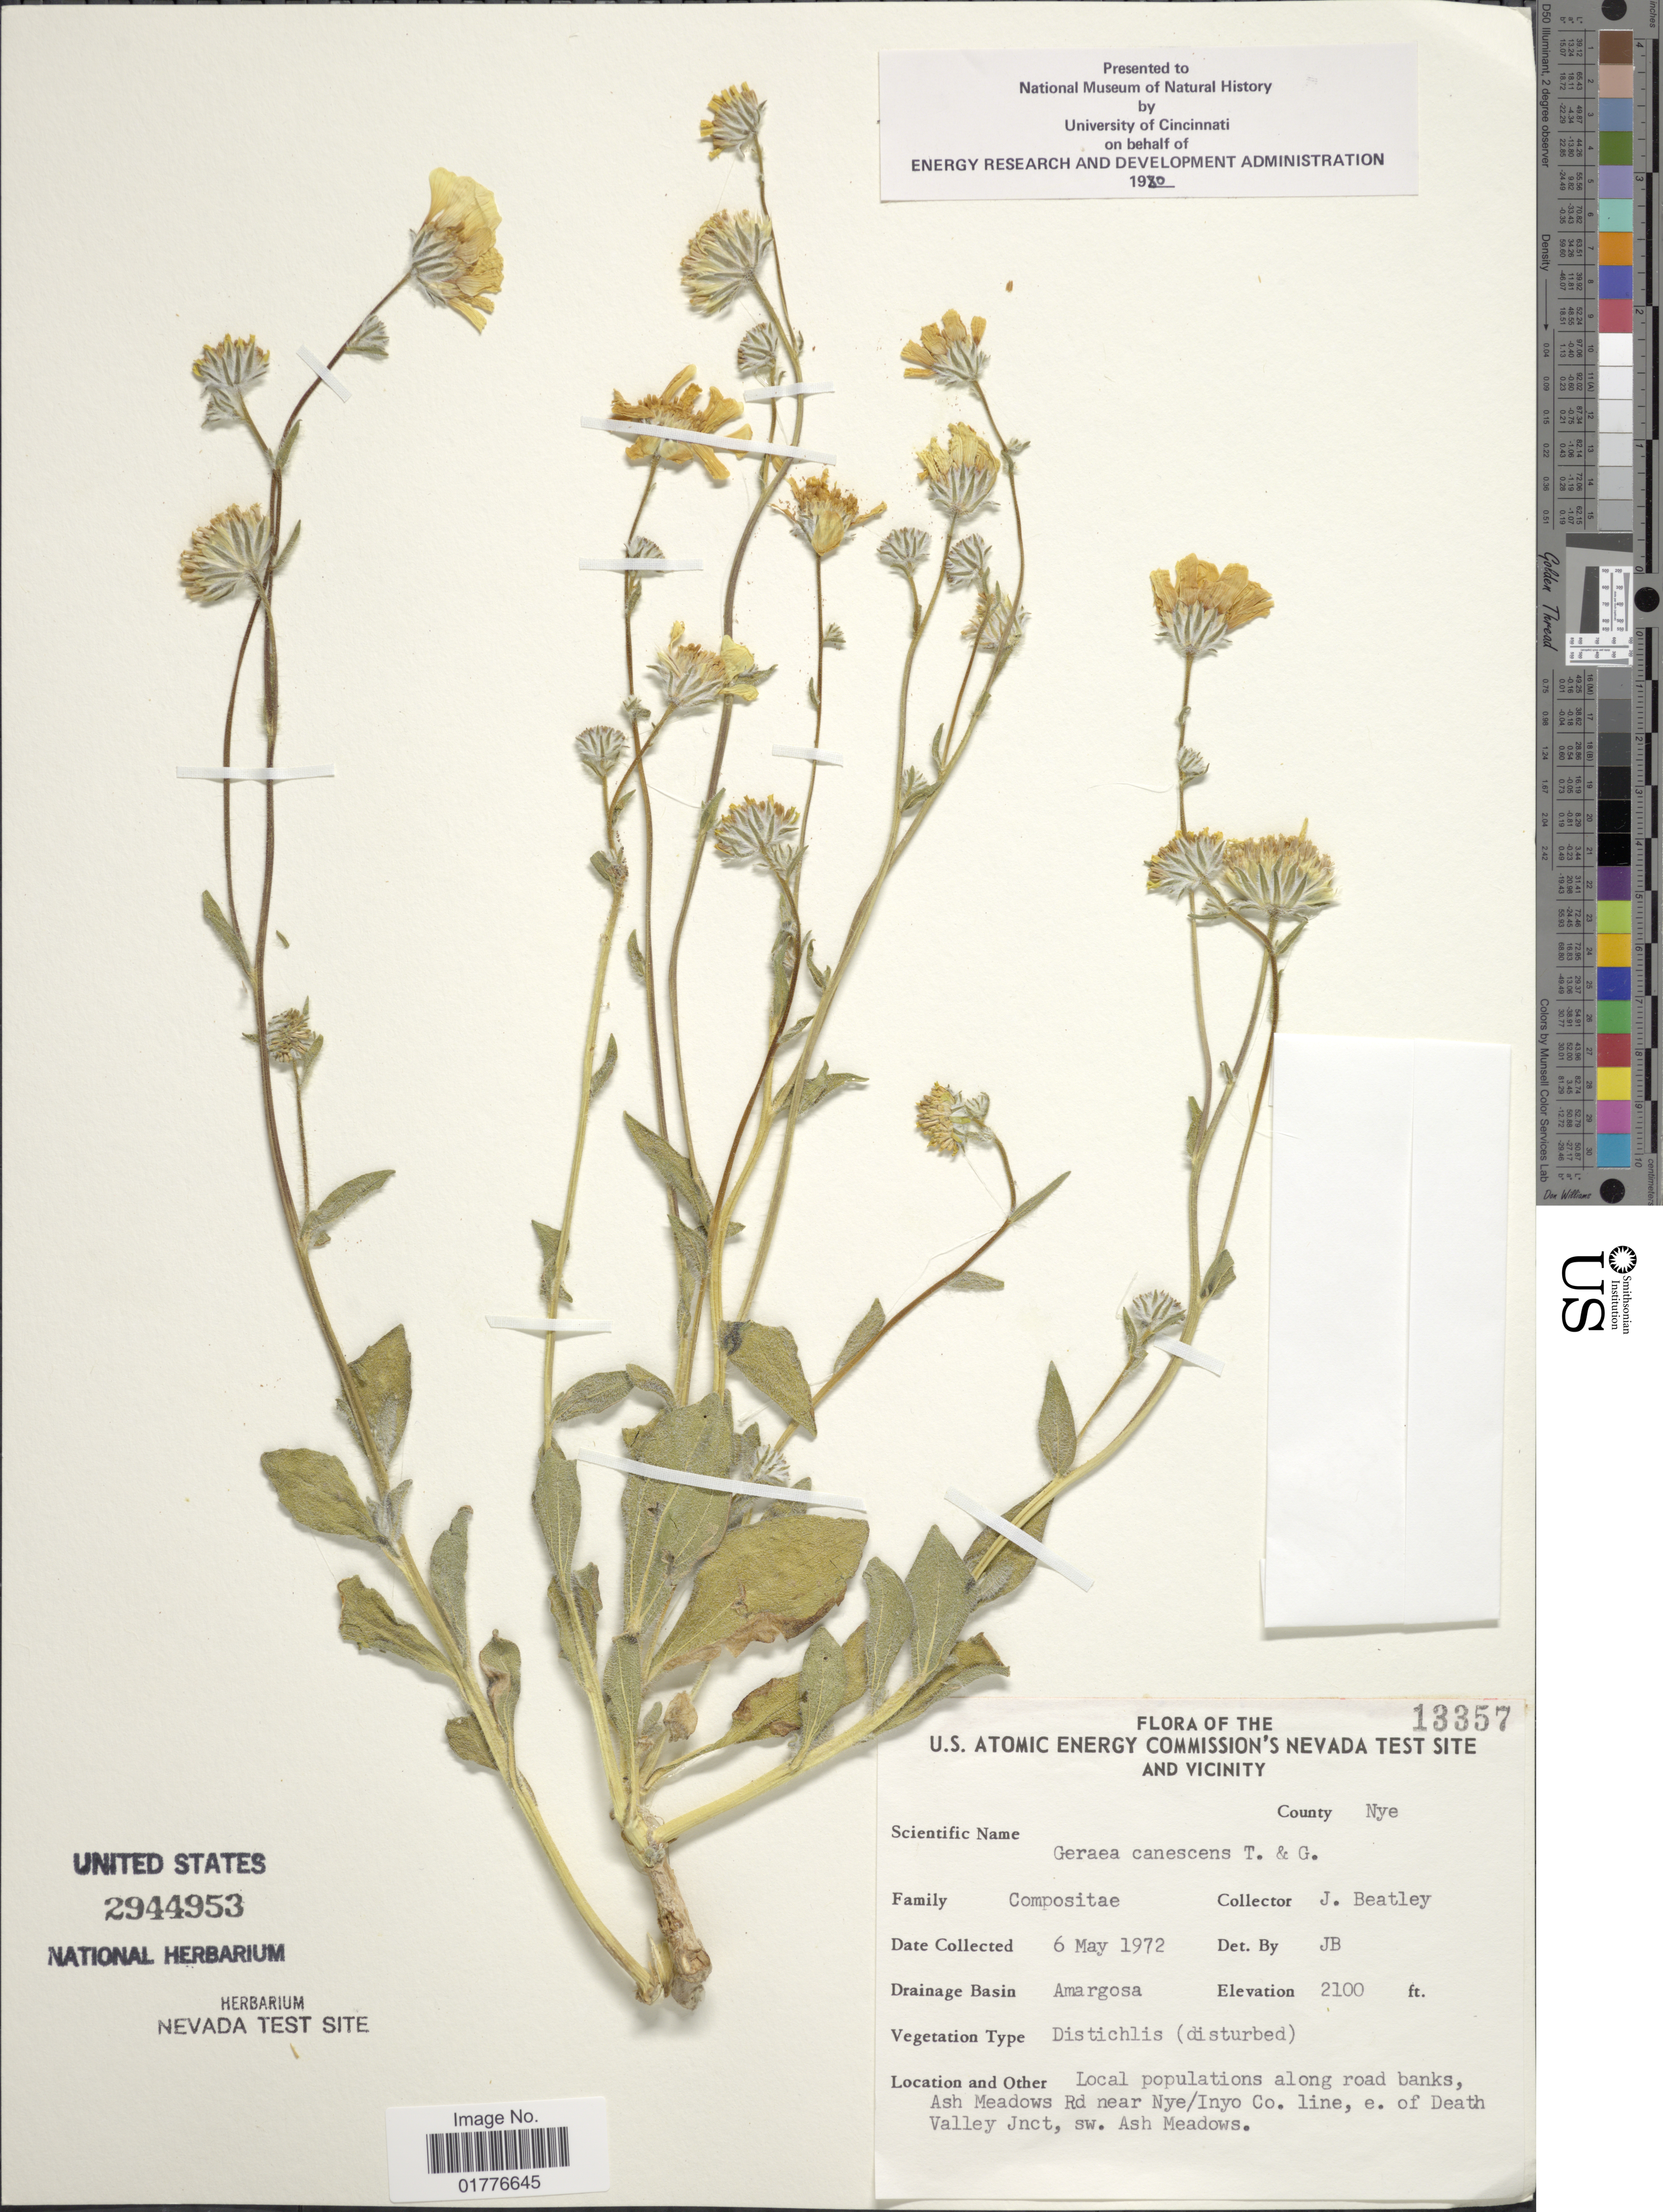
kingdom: Plantae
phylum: Tracheophyta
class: Magnoliopsida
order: Asterales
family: Asteraceae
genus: Geraea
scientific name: Geraea canescens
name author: Torr. & A. Gray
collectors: J. C. Beatley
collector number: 13357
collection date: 1972-05-06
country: United States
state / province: Nevada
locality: U.S Atomic Energy Commision Nevada Test Site and vicinity. County Nye. Along road banks, Ash meadows Rd near Nye/Inyo Co. line, e. of Death Valley Jnct. sw. Meadows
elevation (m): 640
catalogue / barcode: US 2944953